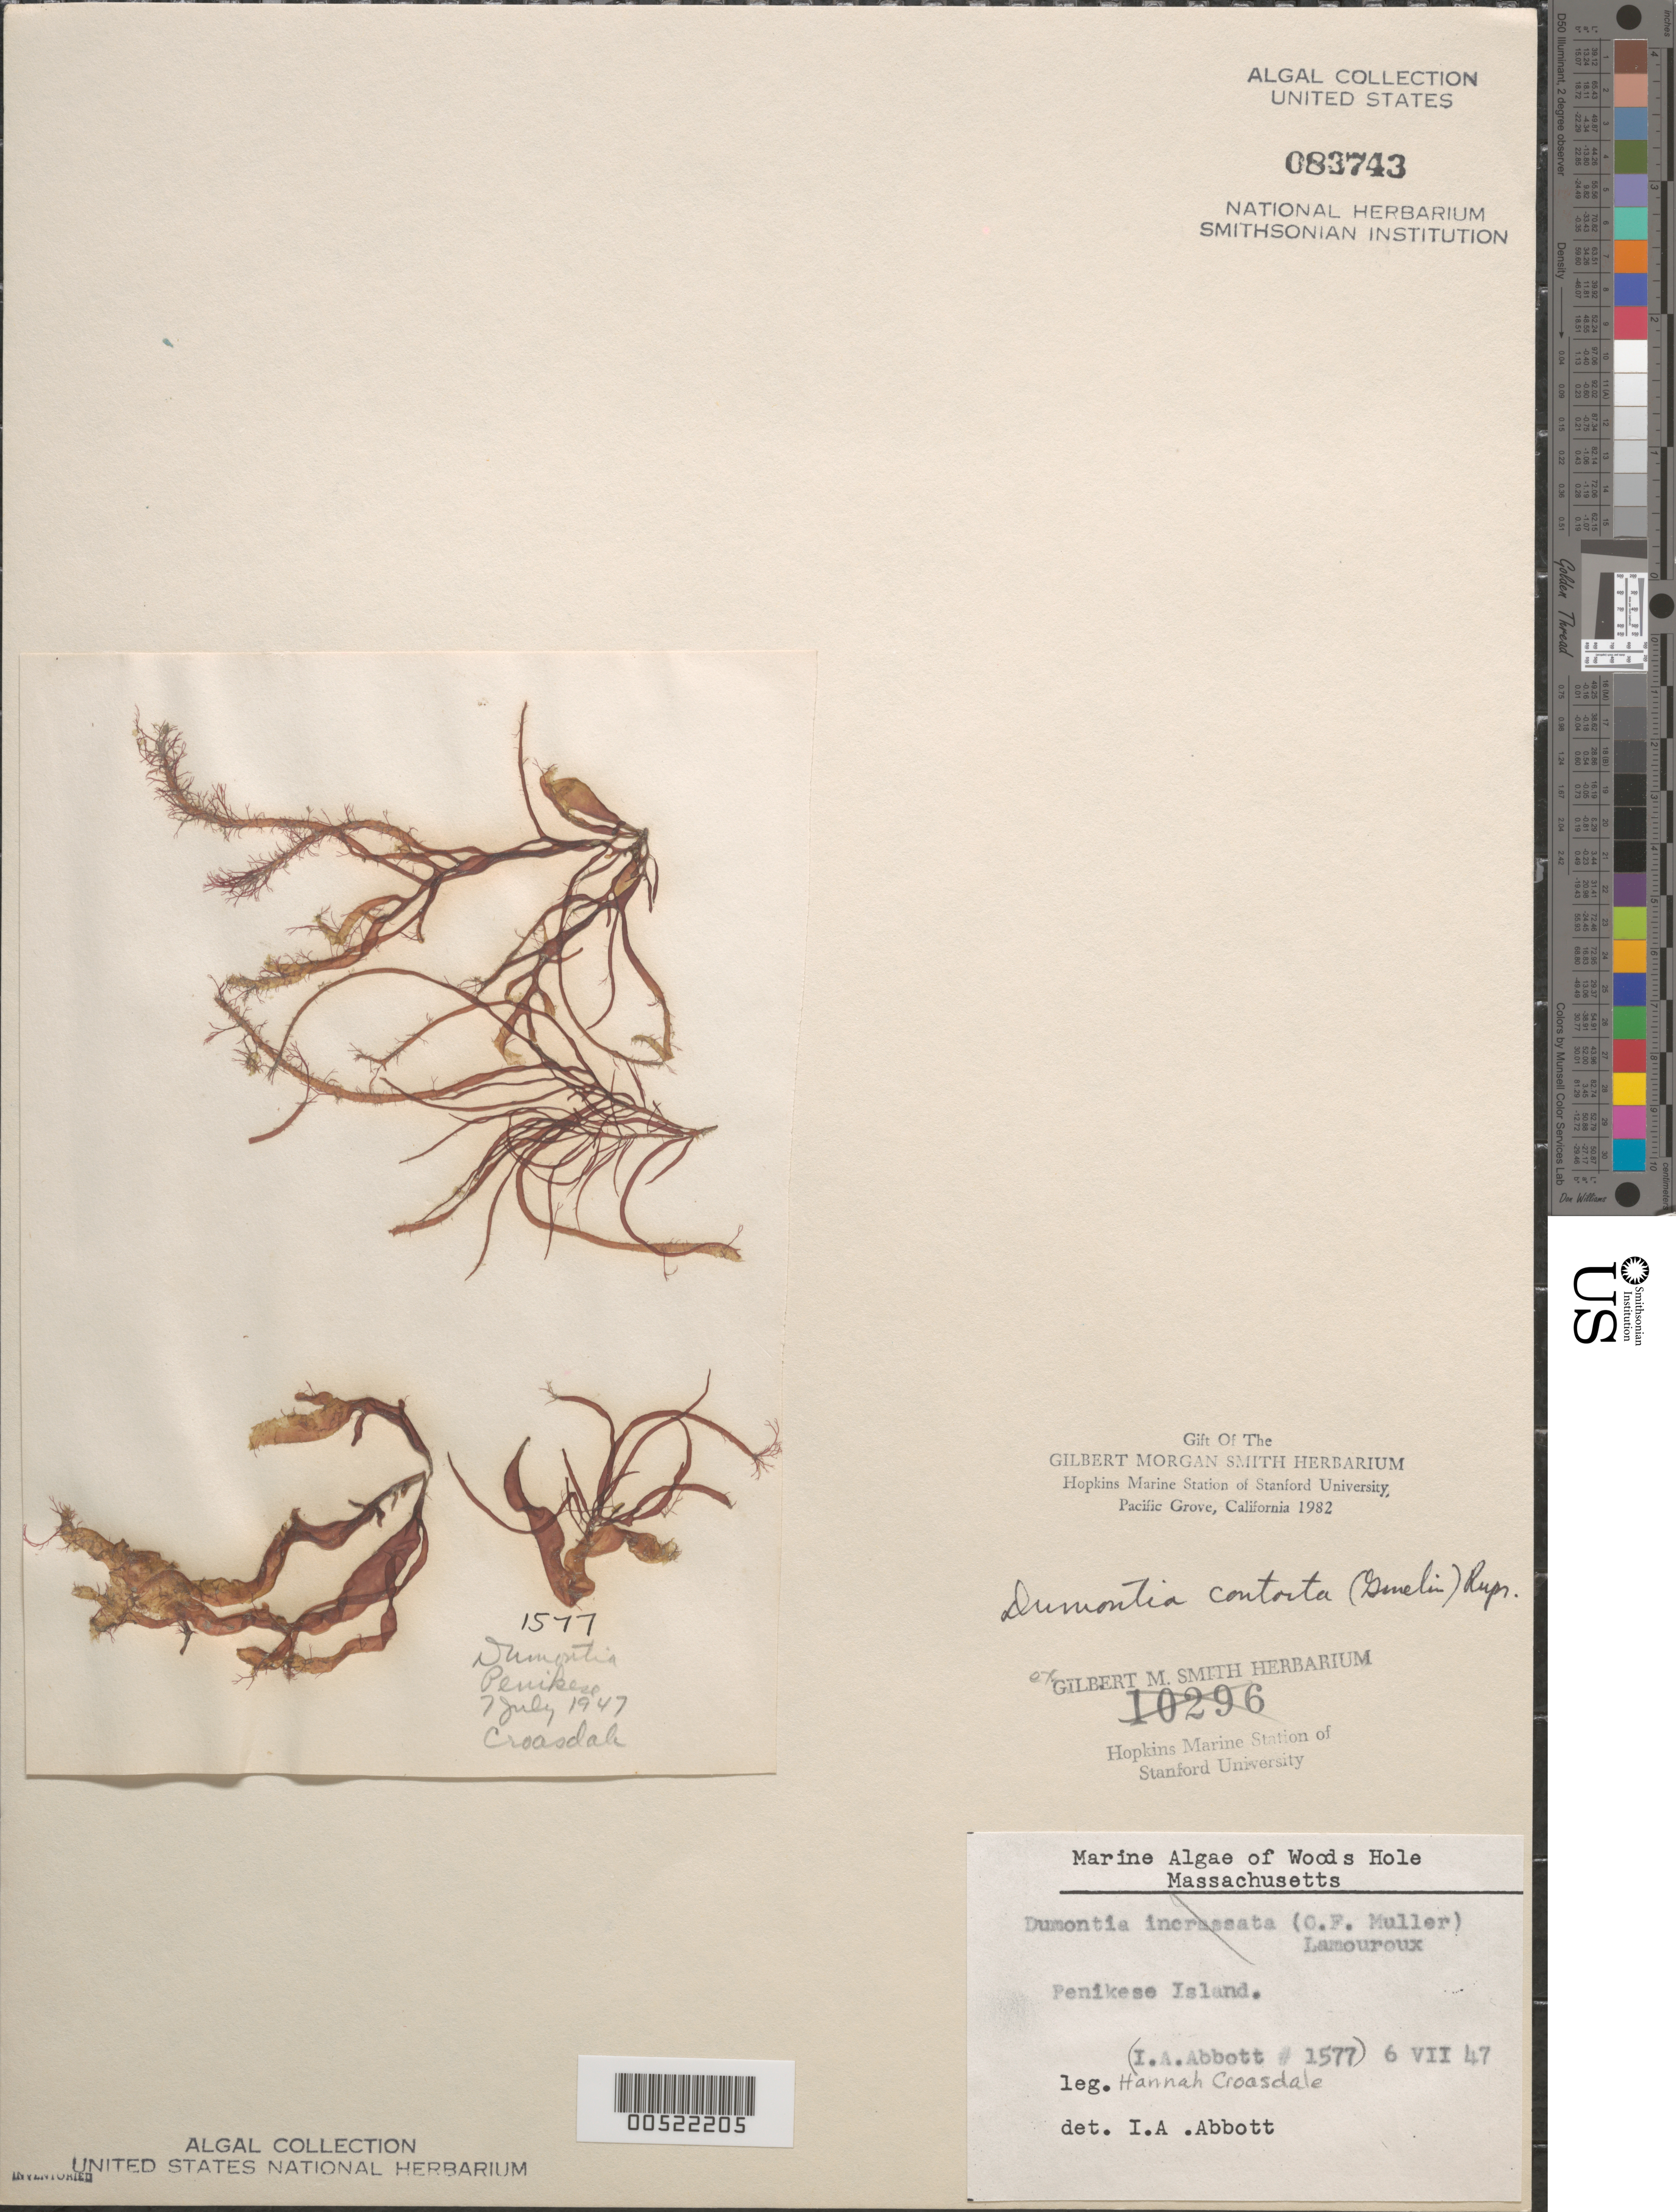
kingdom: Plantae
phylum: Rhodophyta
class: Florideophyceae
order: Gigartinales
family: Dumontiaceae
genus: Dumontia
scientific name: Dumontia contorta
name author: (S.G. Gmel.) Rupr.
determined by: Abbott, Isabella A.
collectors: H. T. Croasdale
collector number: IAA 1577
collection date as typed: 06 Jul 1947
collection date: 1947-07-06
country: United States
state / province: Massachusetts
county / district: Dukes County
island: Penikese Island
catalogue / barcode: US 83743